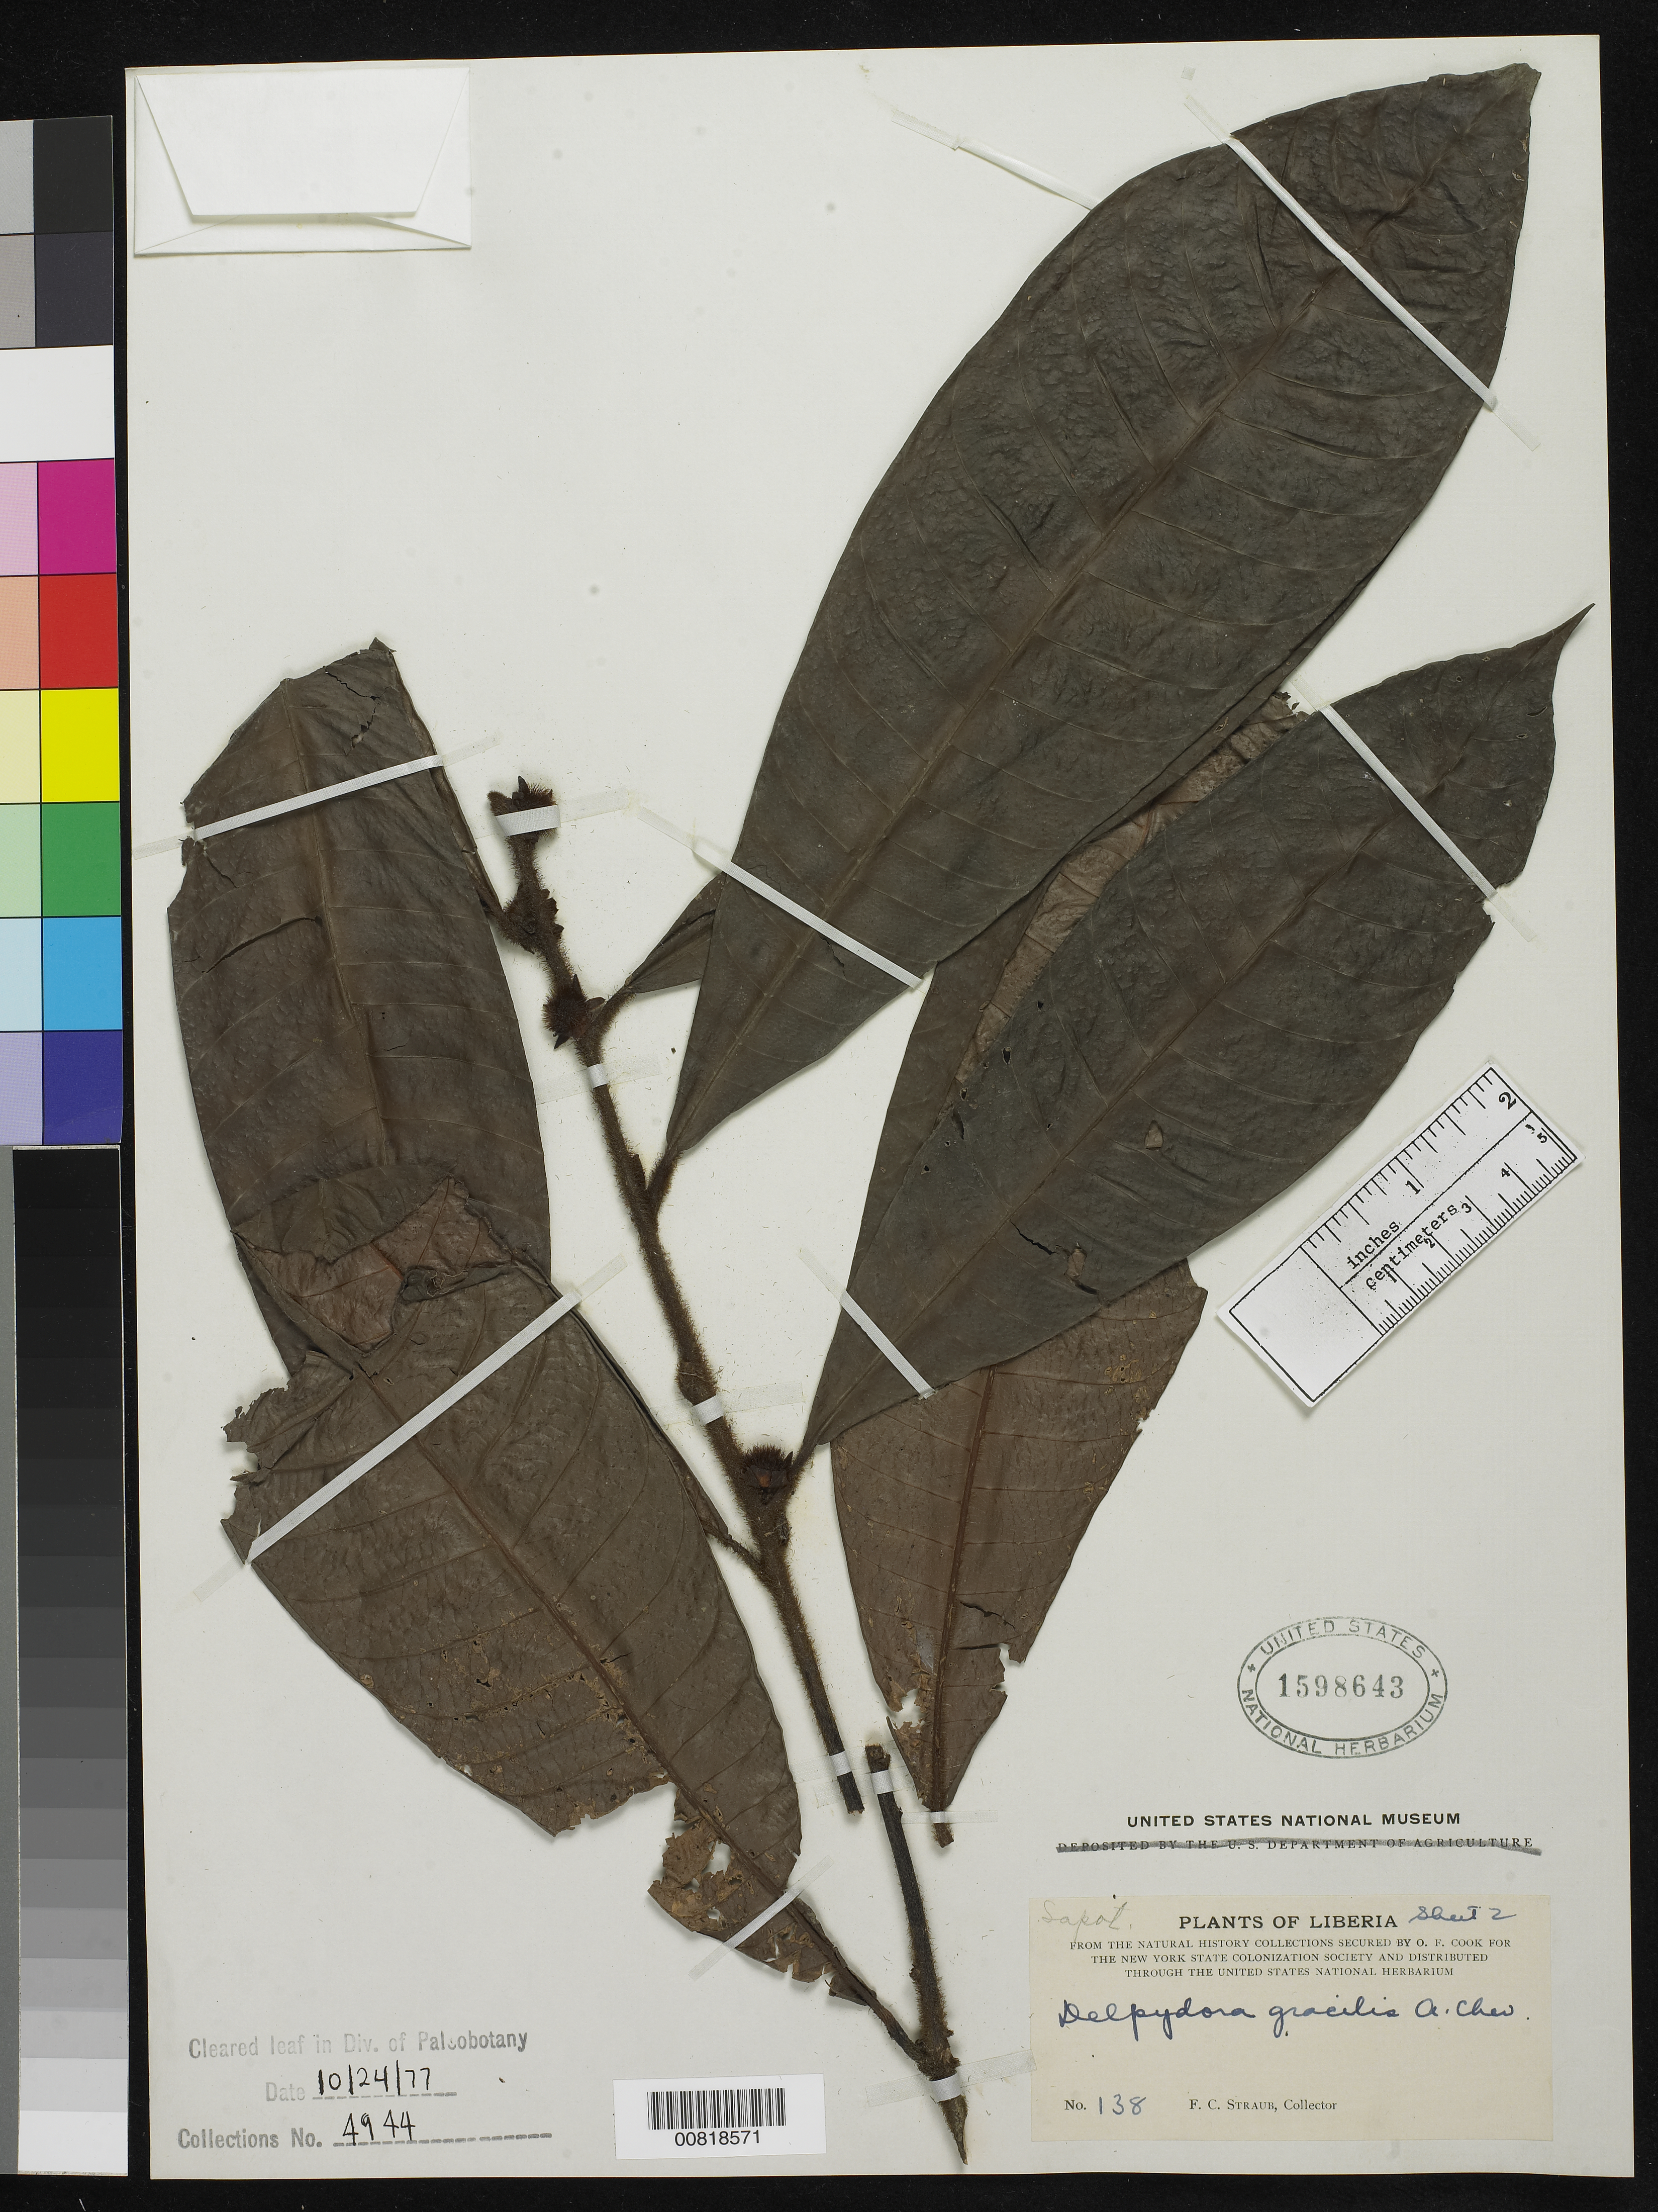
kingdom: Plantae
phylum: Tracheophyta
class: Magnoliopsida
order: Ericales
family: Sapotaceae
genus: Delpydora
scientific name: Delpydora gracilis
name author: A. Chev.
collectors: F. Straub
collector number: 138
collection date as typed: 18--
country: Liberia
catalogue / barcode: US 1598643